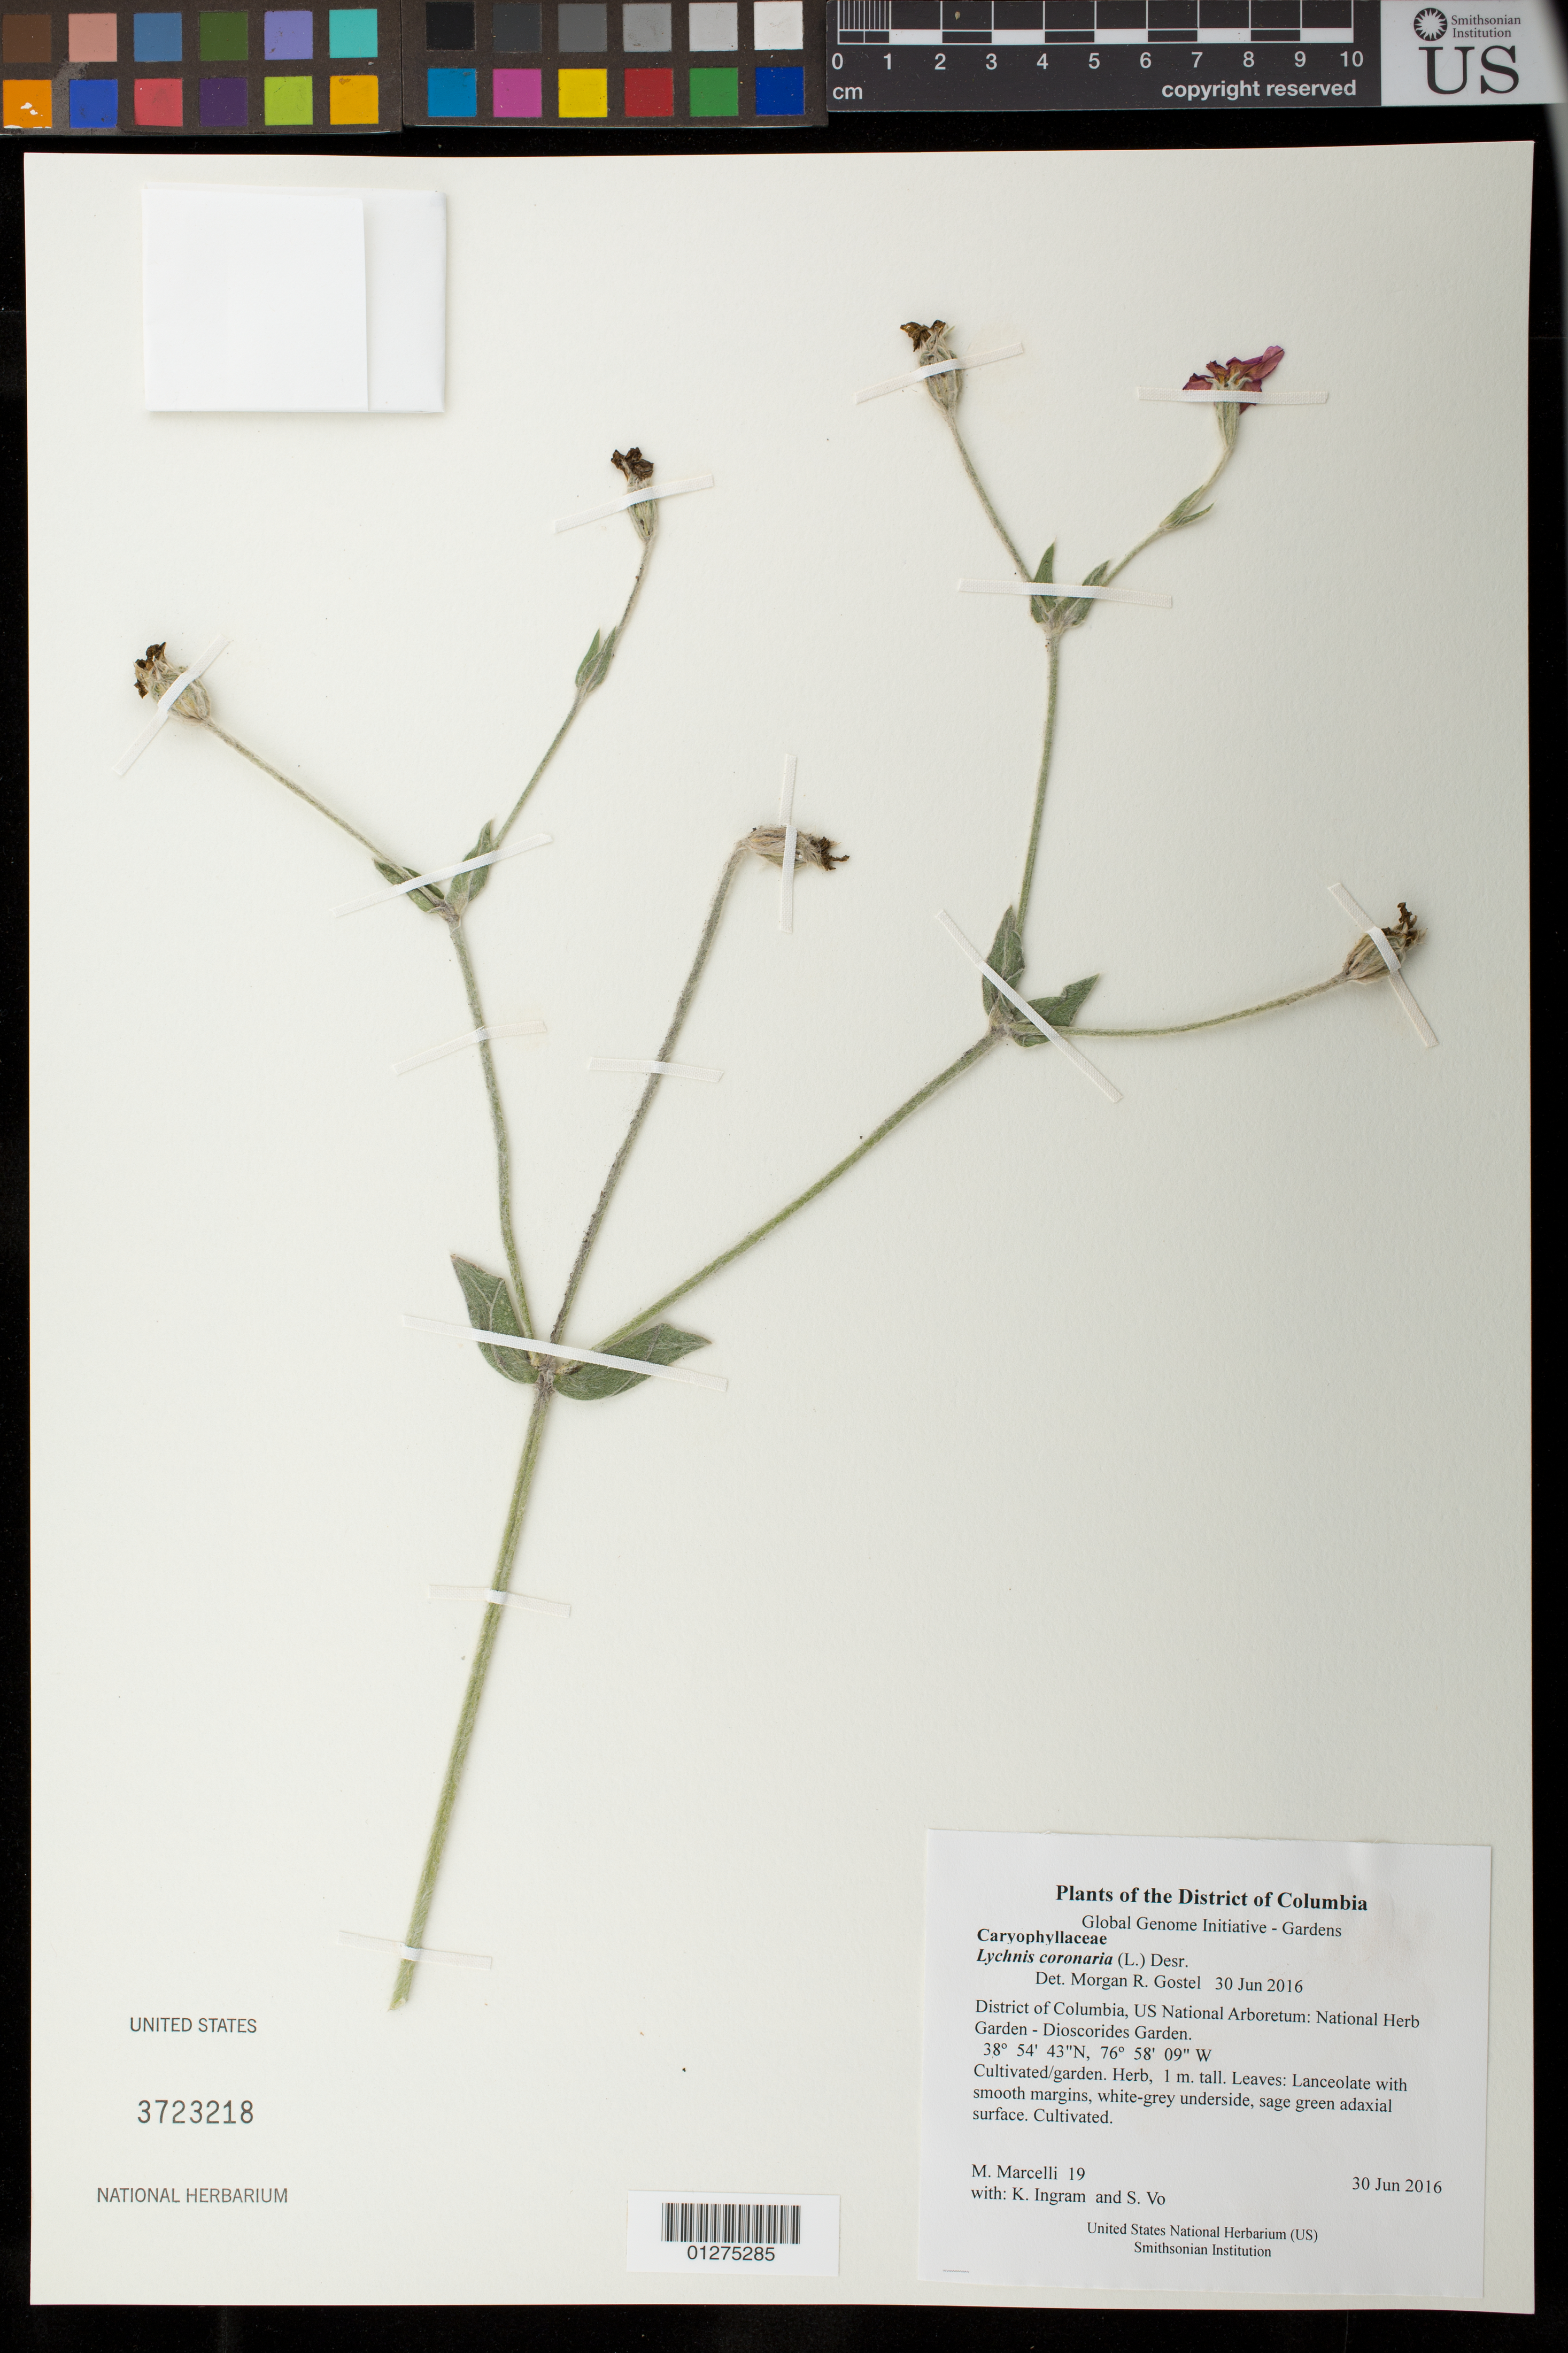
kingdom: Plantae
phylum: Tracheophyta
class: Magnoliopsida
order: Caryophyllales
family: Caryophyllaceae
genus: Silene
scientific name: Silene coronaria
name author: (L.) Clairv.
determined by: Strong, Mark T., (BOT), Smithsonian Institution - National Museum of Natural History (UNITED STATES)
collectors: M. Marcelli, K. S. Ingram & S. Vo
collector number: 19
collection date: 2016-06-30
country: United States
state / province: District of Columbia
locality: US National Arboretum: National Herb Garden - Dioscorides Garden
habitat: Cultivated/garden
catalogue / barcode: US 3723218